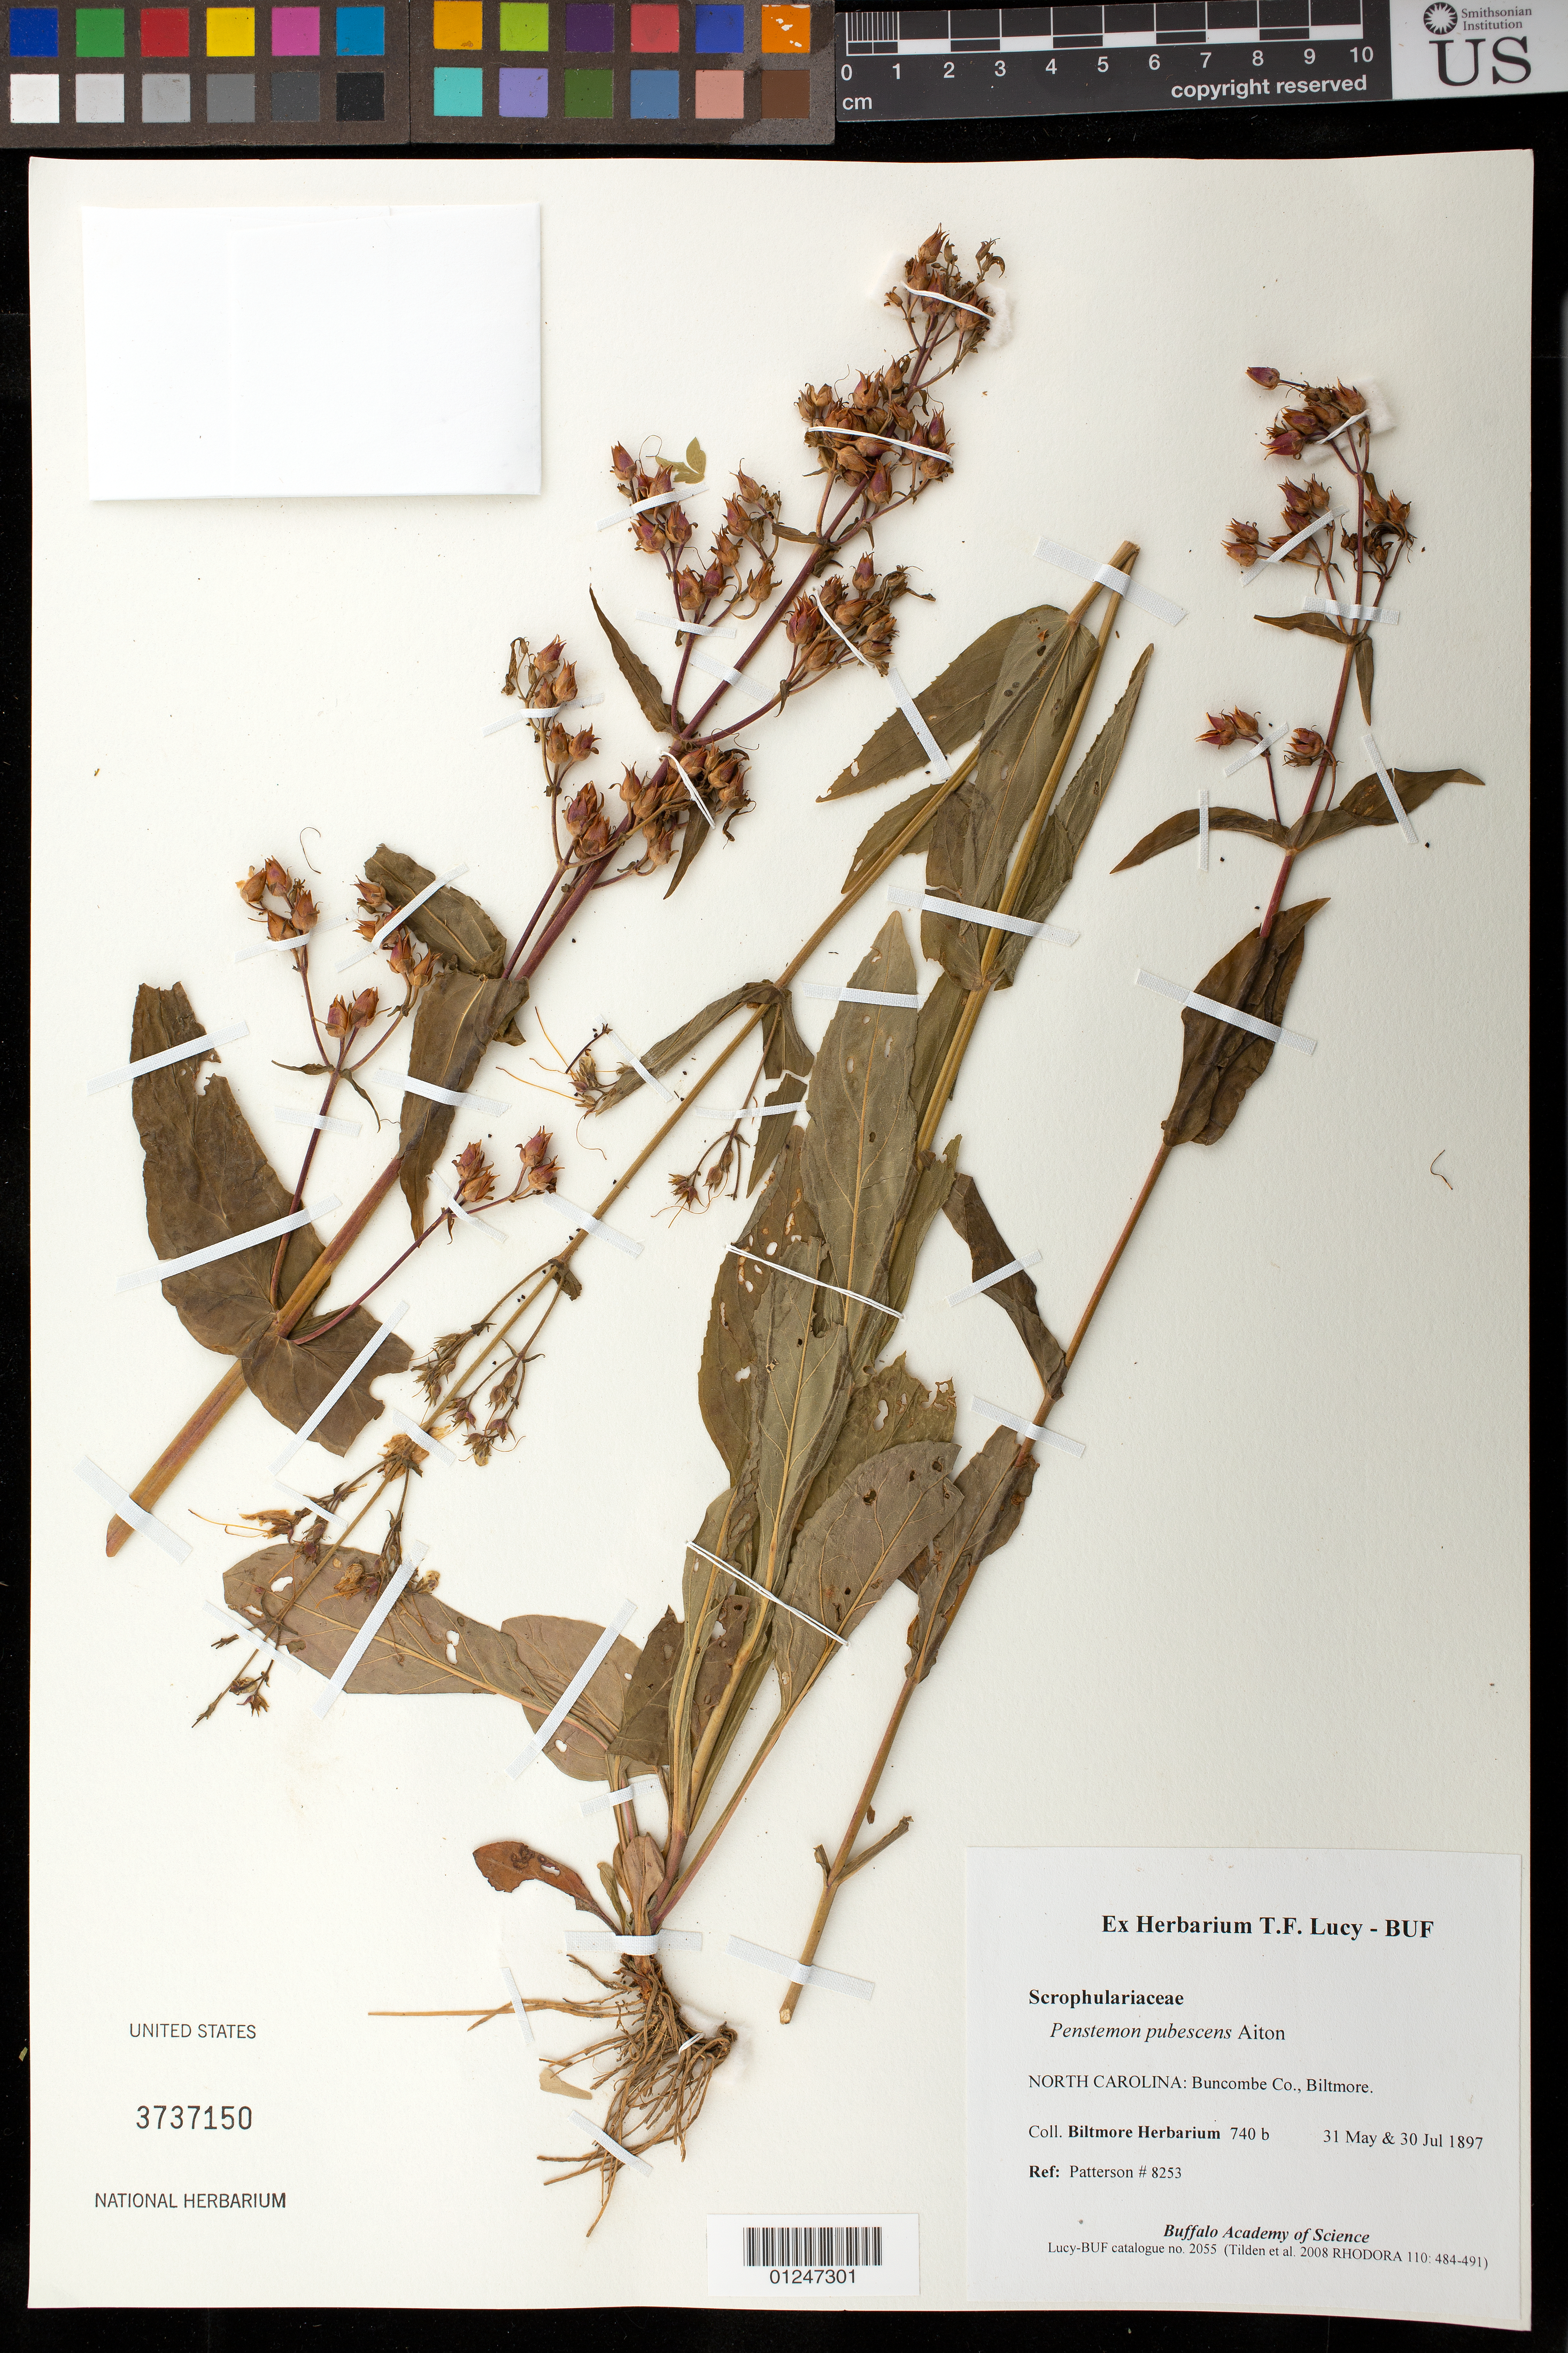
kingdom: Plantae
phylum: Tracheophyta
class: Magnoliopsida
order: Lamiales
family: Plantaginaceae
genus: Penstemon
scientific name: Penstemon pubescens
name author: Sol.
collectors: Biltmore Herbarium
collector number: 8253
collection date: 1897-05-30,1897-05-31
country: United States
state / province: North Carolina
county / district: Buncombe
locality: Biltmore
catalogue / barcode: US 3737150